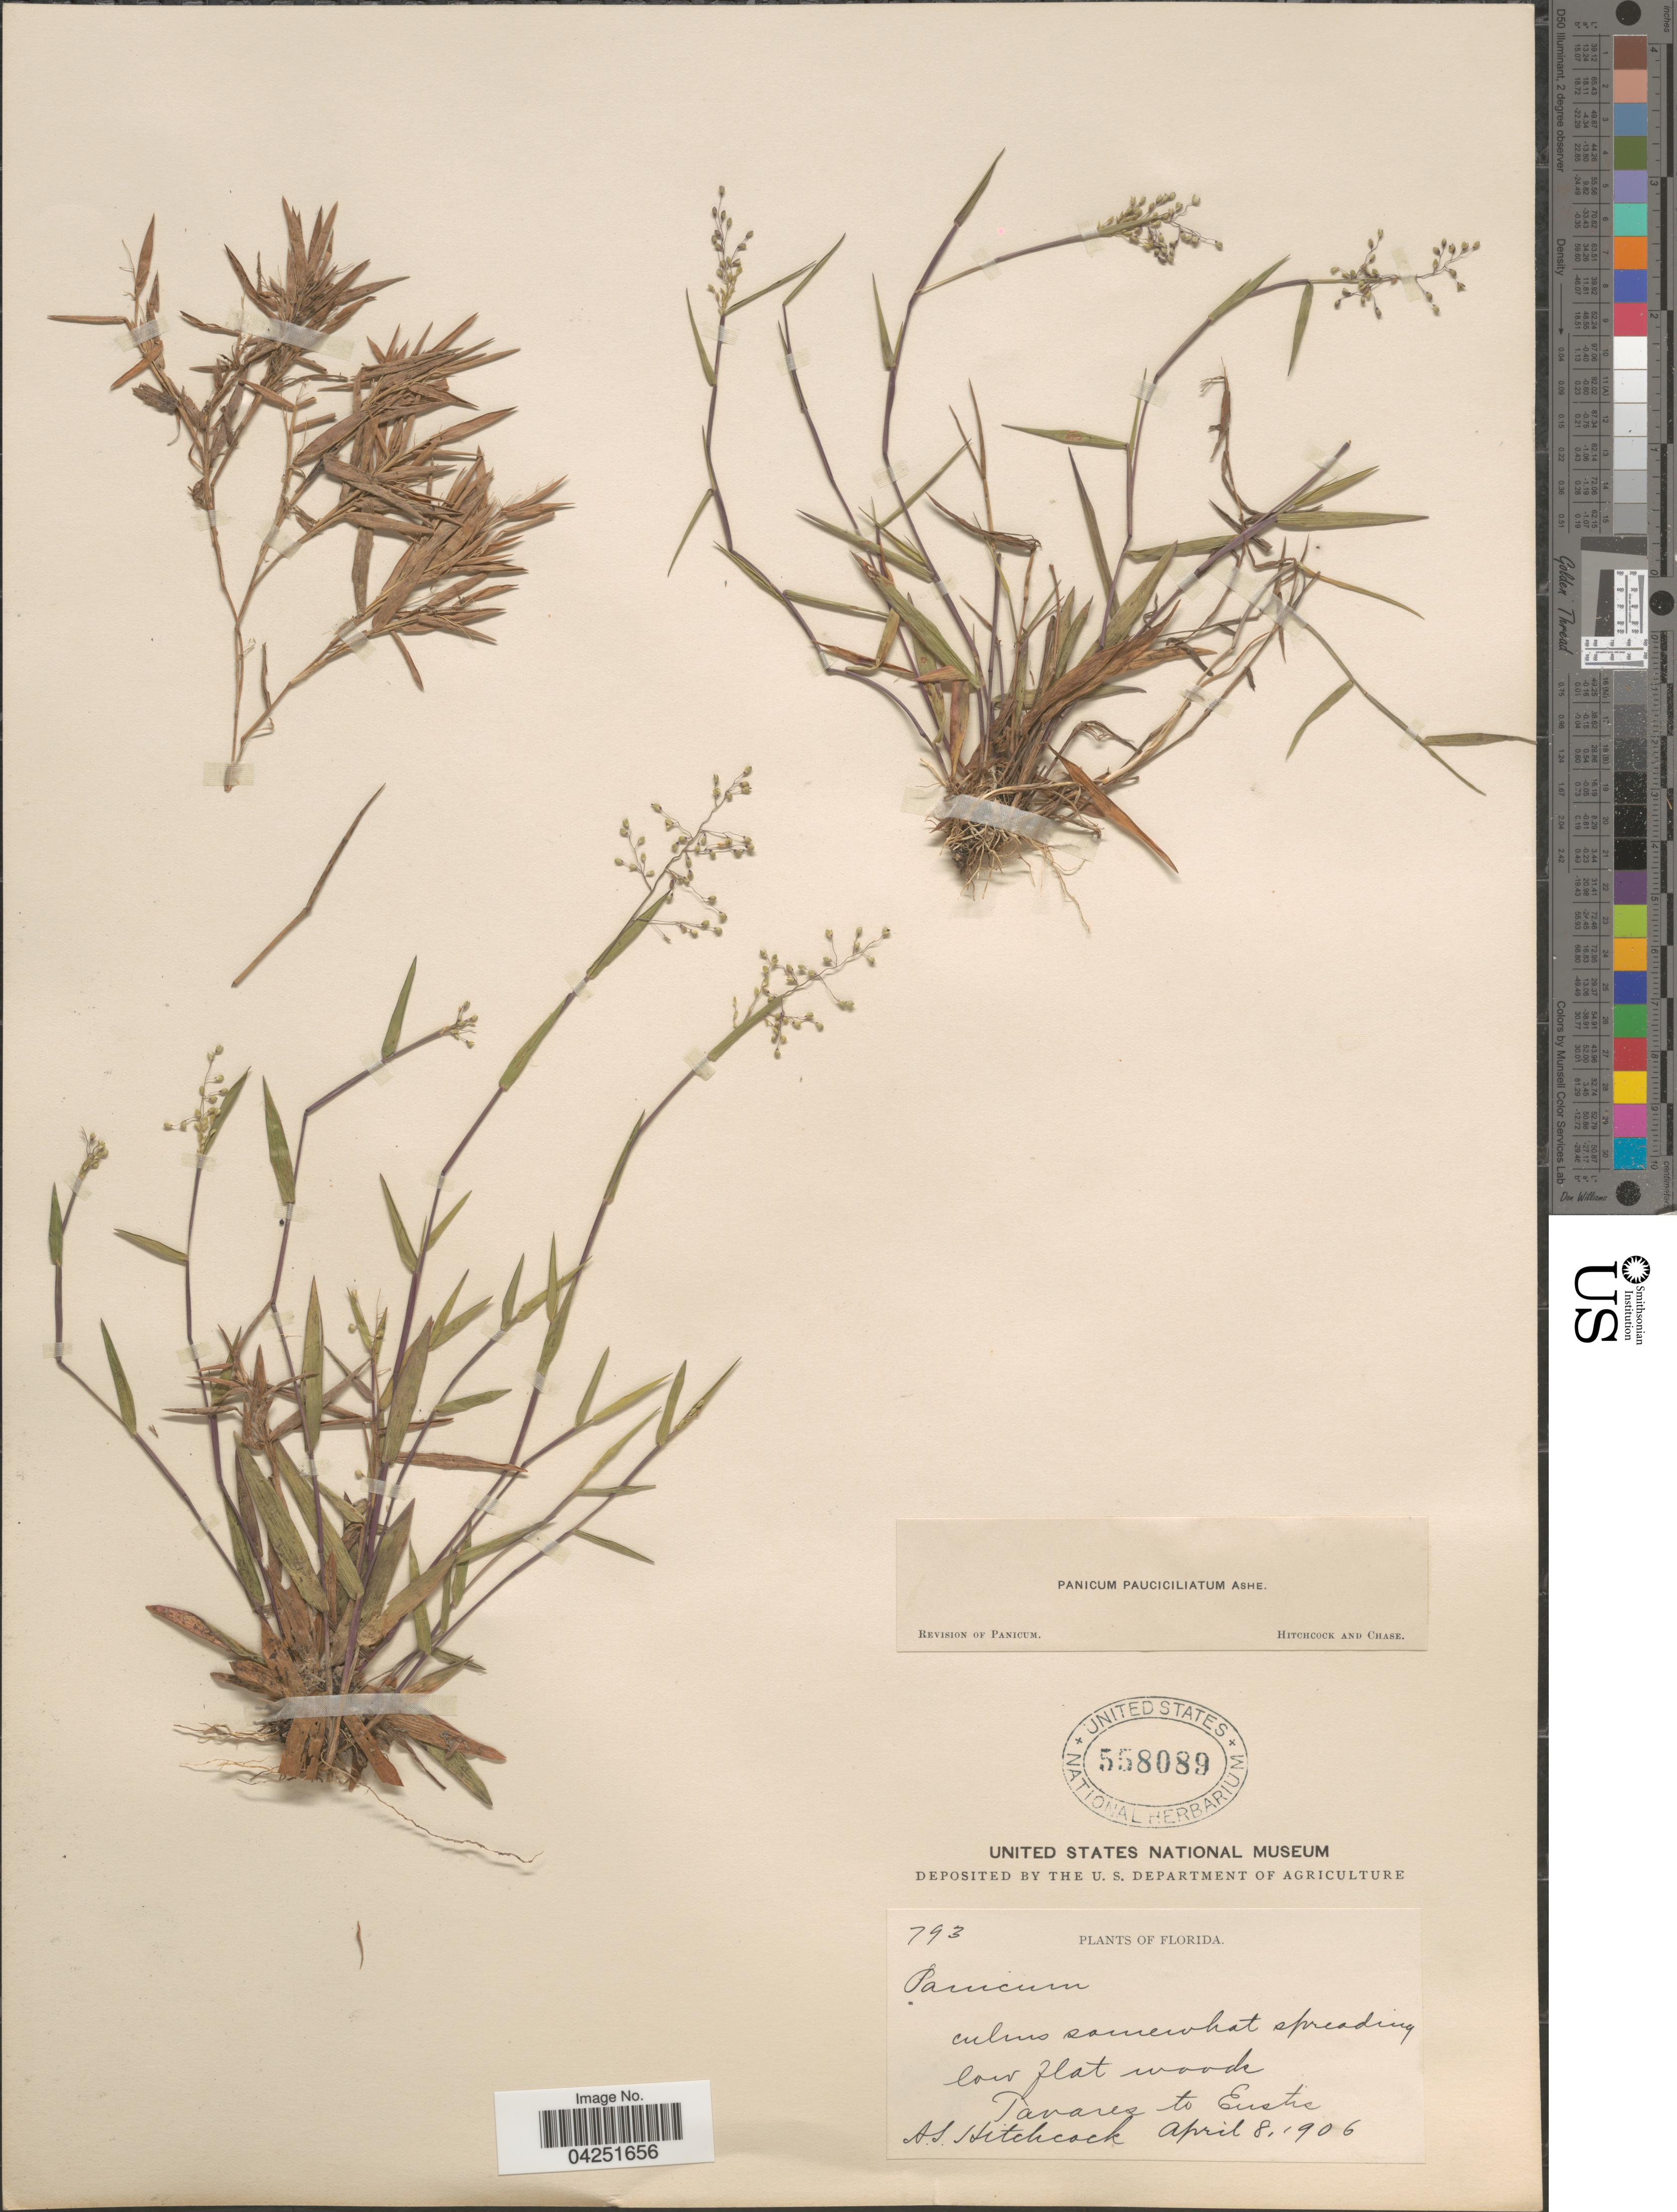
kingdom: Plantae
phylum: Tracheophyta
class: Liliopsida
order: Poales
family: Poaceae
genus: Dichanthelium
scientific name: Dichanthelium acuminatum var. acuminatum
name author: (Sw.) Gould & C.A. Clark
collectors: A. S. Hitchcock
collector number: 793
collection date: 1906-04-08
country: United States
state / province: Florida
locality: Tavares to Eustis.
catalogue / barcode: US 558089